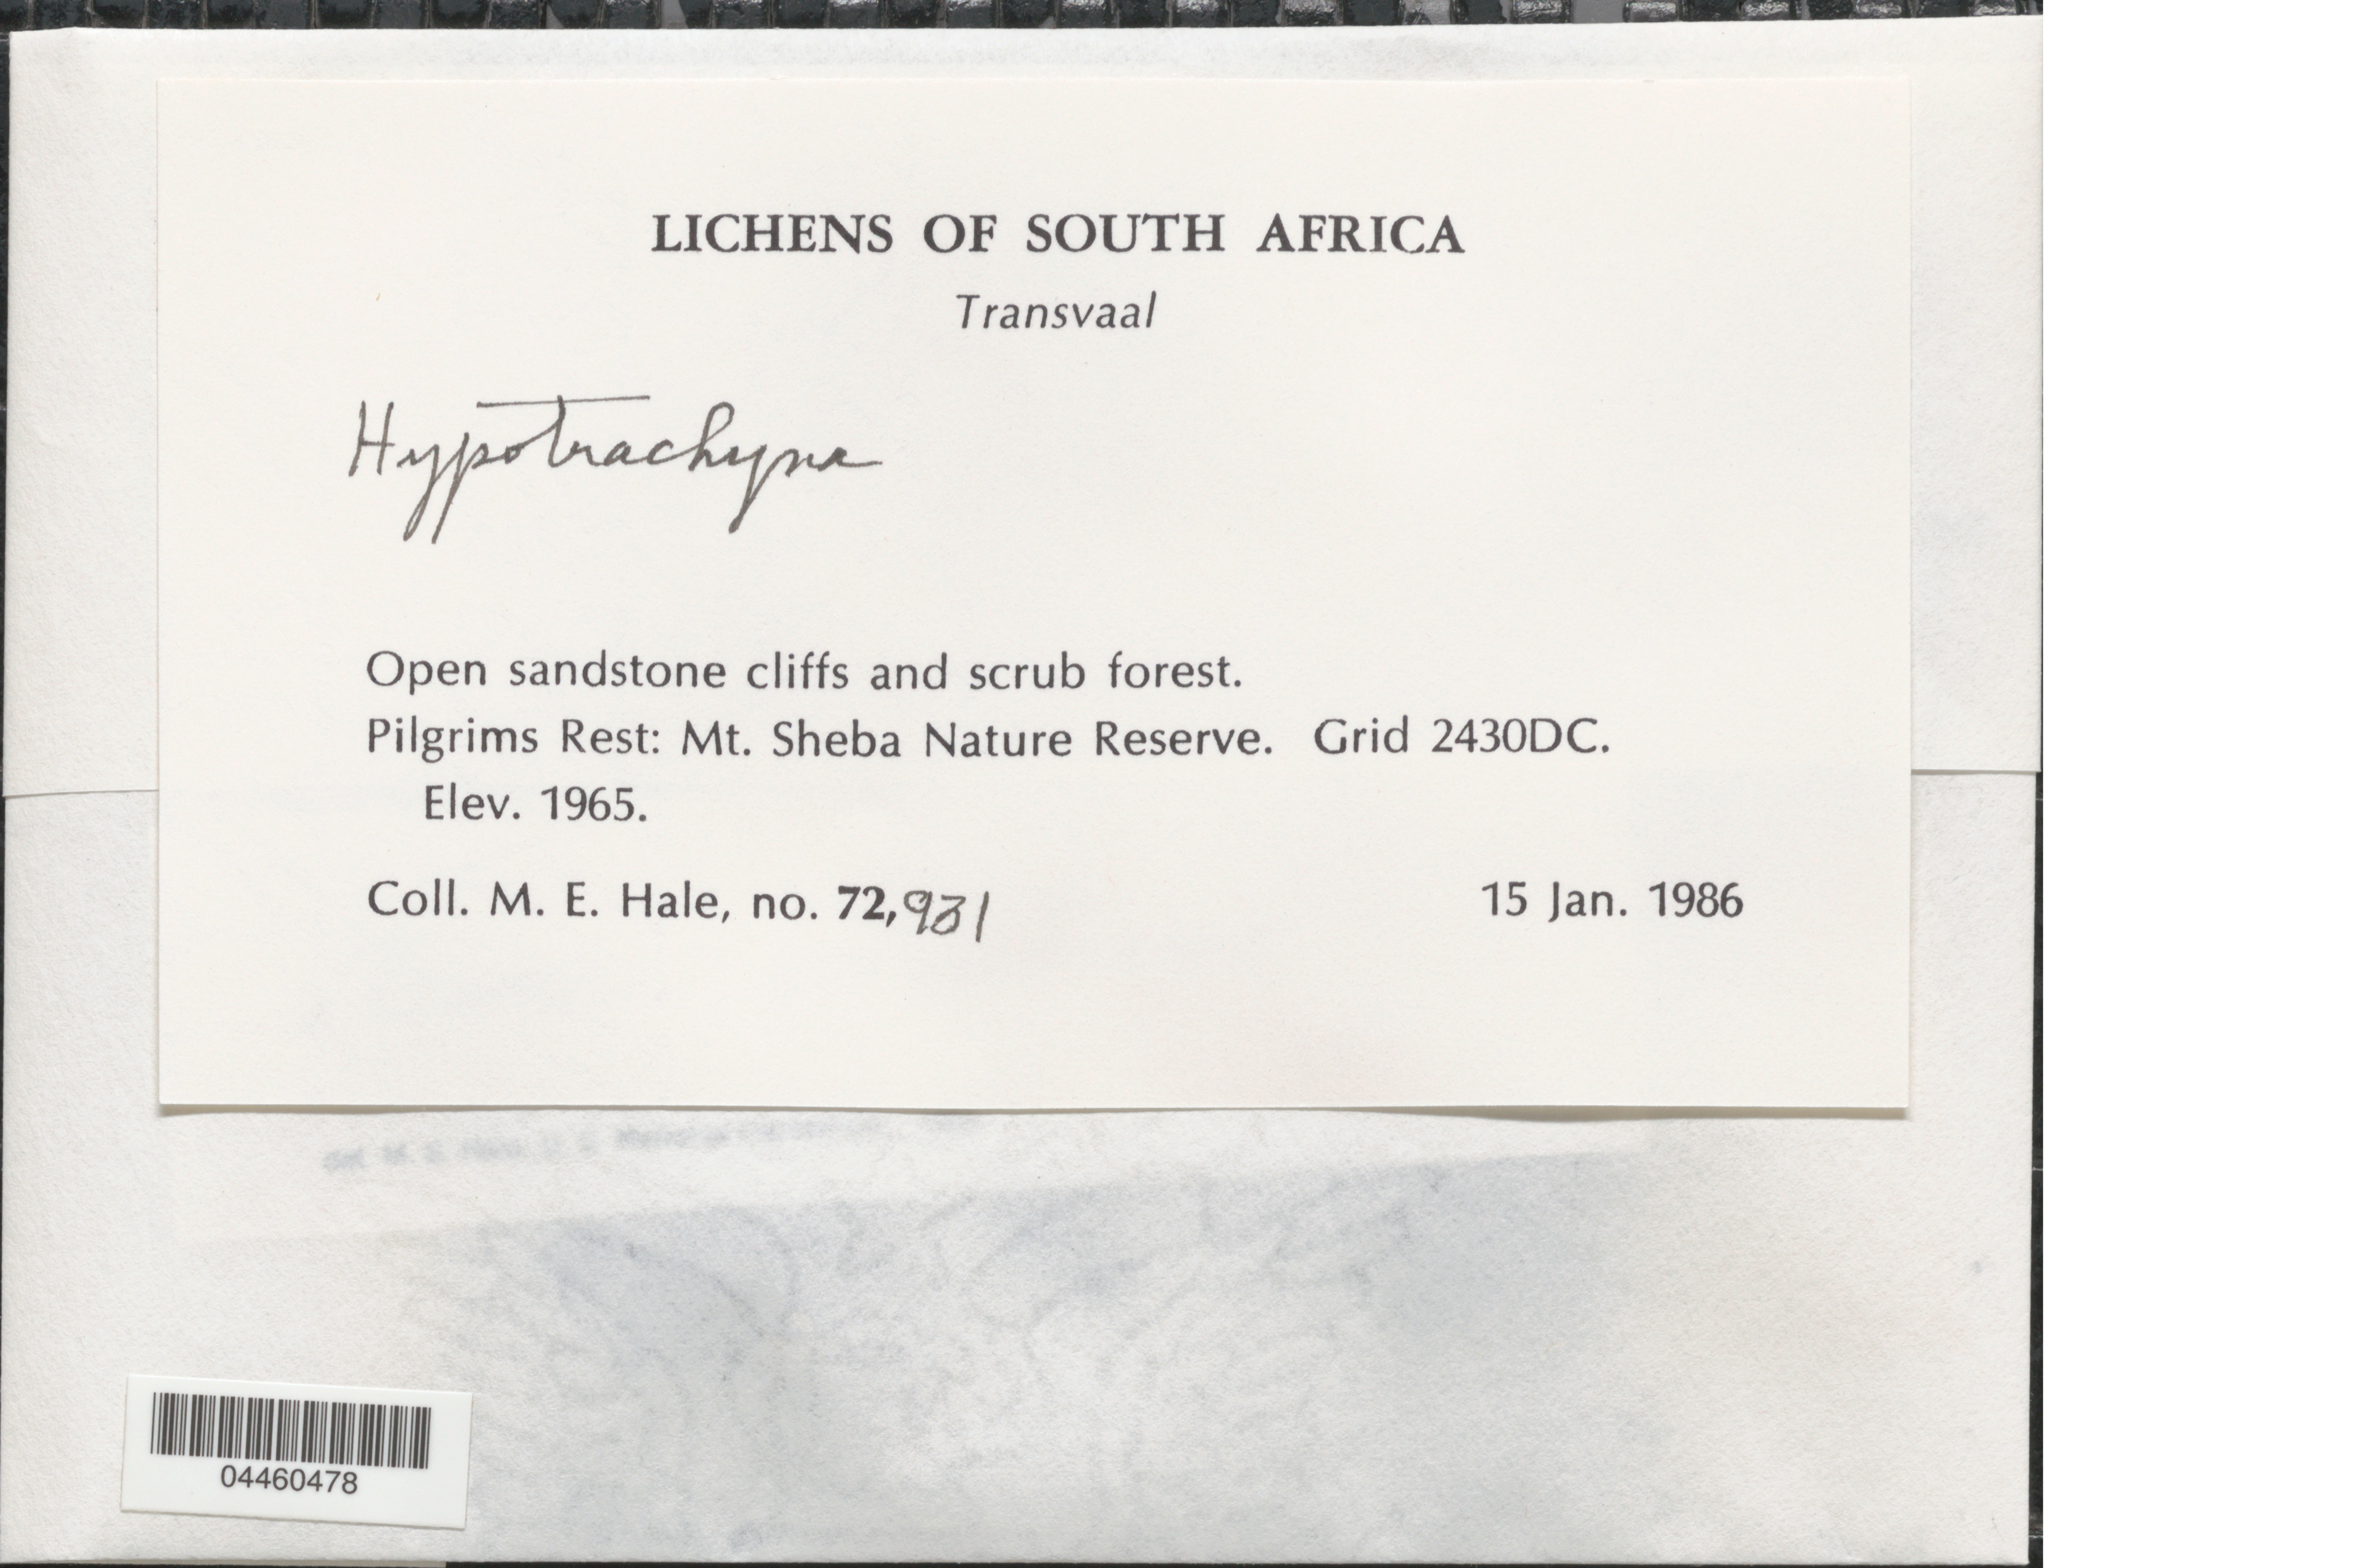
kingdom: Fungi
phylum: Ascomycota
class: Lecanoromycetes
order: Lecanorales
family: Parmeliaceae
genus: Hypotrachyna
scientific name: Hypotrachyna sp.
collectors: M. Hale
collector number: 72931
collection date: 1986-01-15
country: South Africa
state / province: Mpumalanga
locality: Transvaal. Pilgrims Rest: Mt. Sheba Nature Reserve. Grid 2430DC.